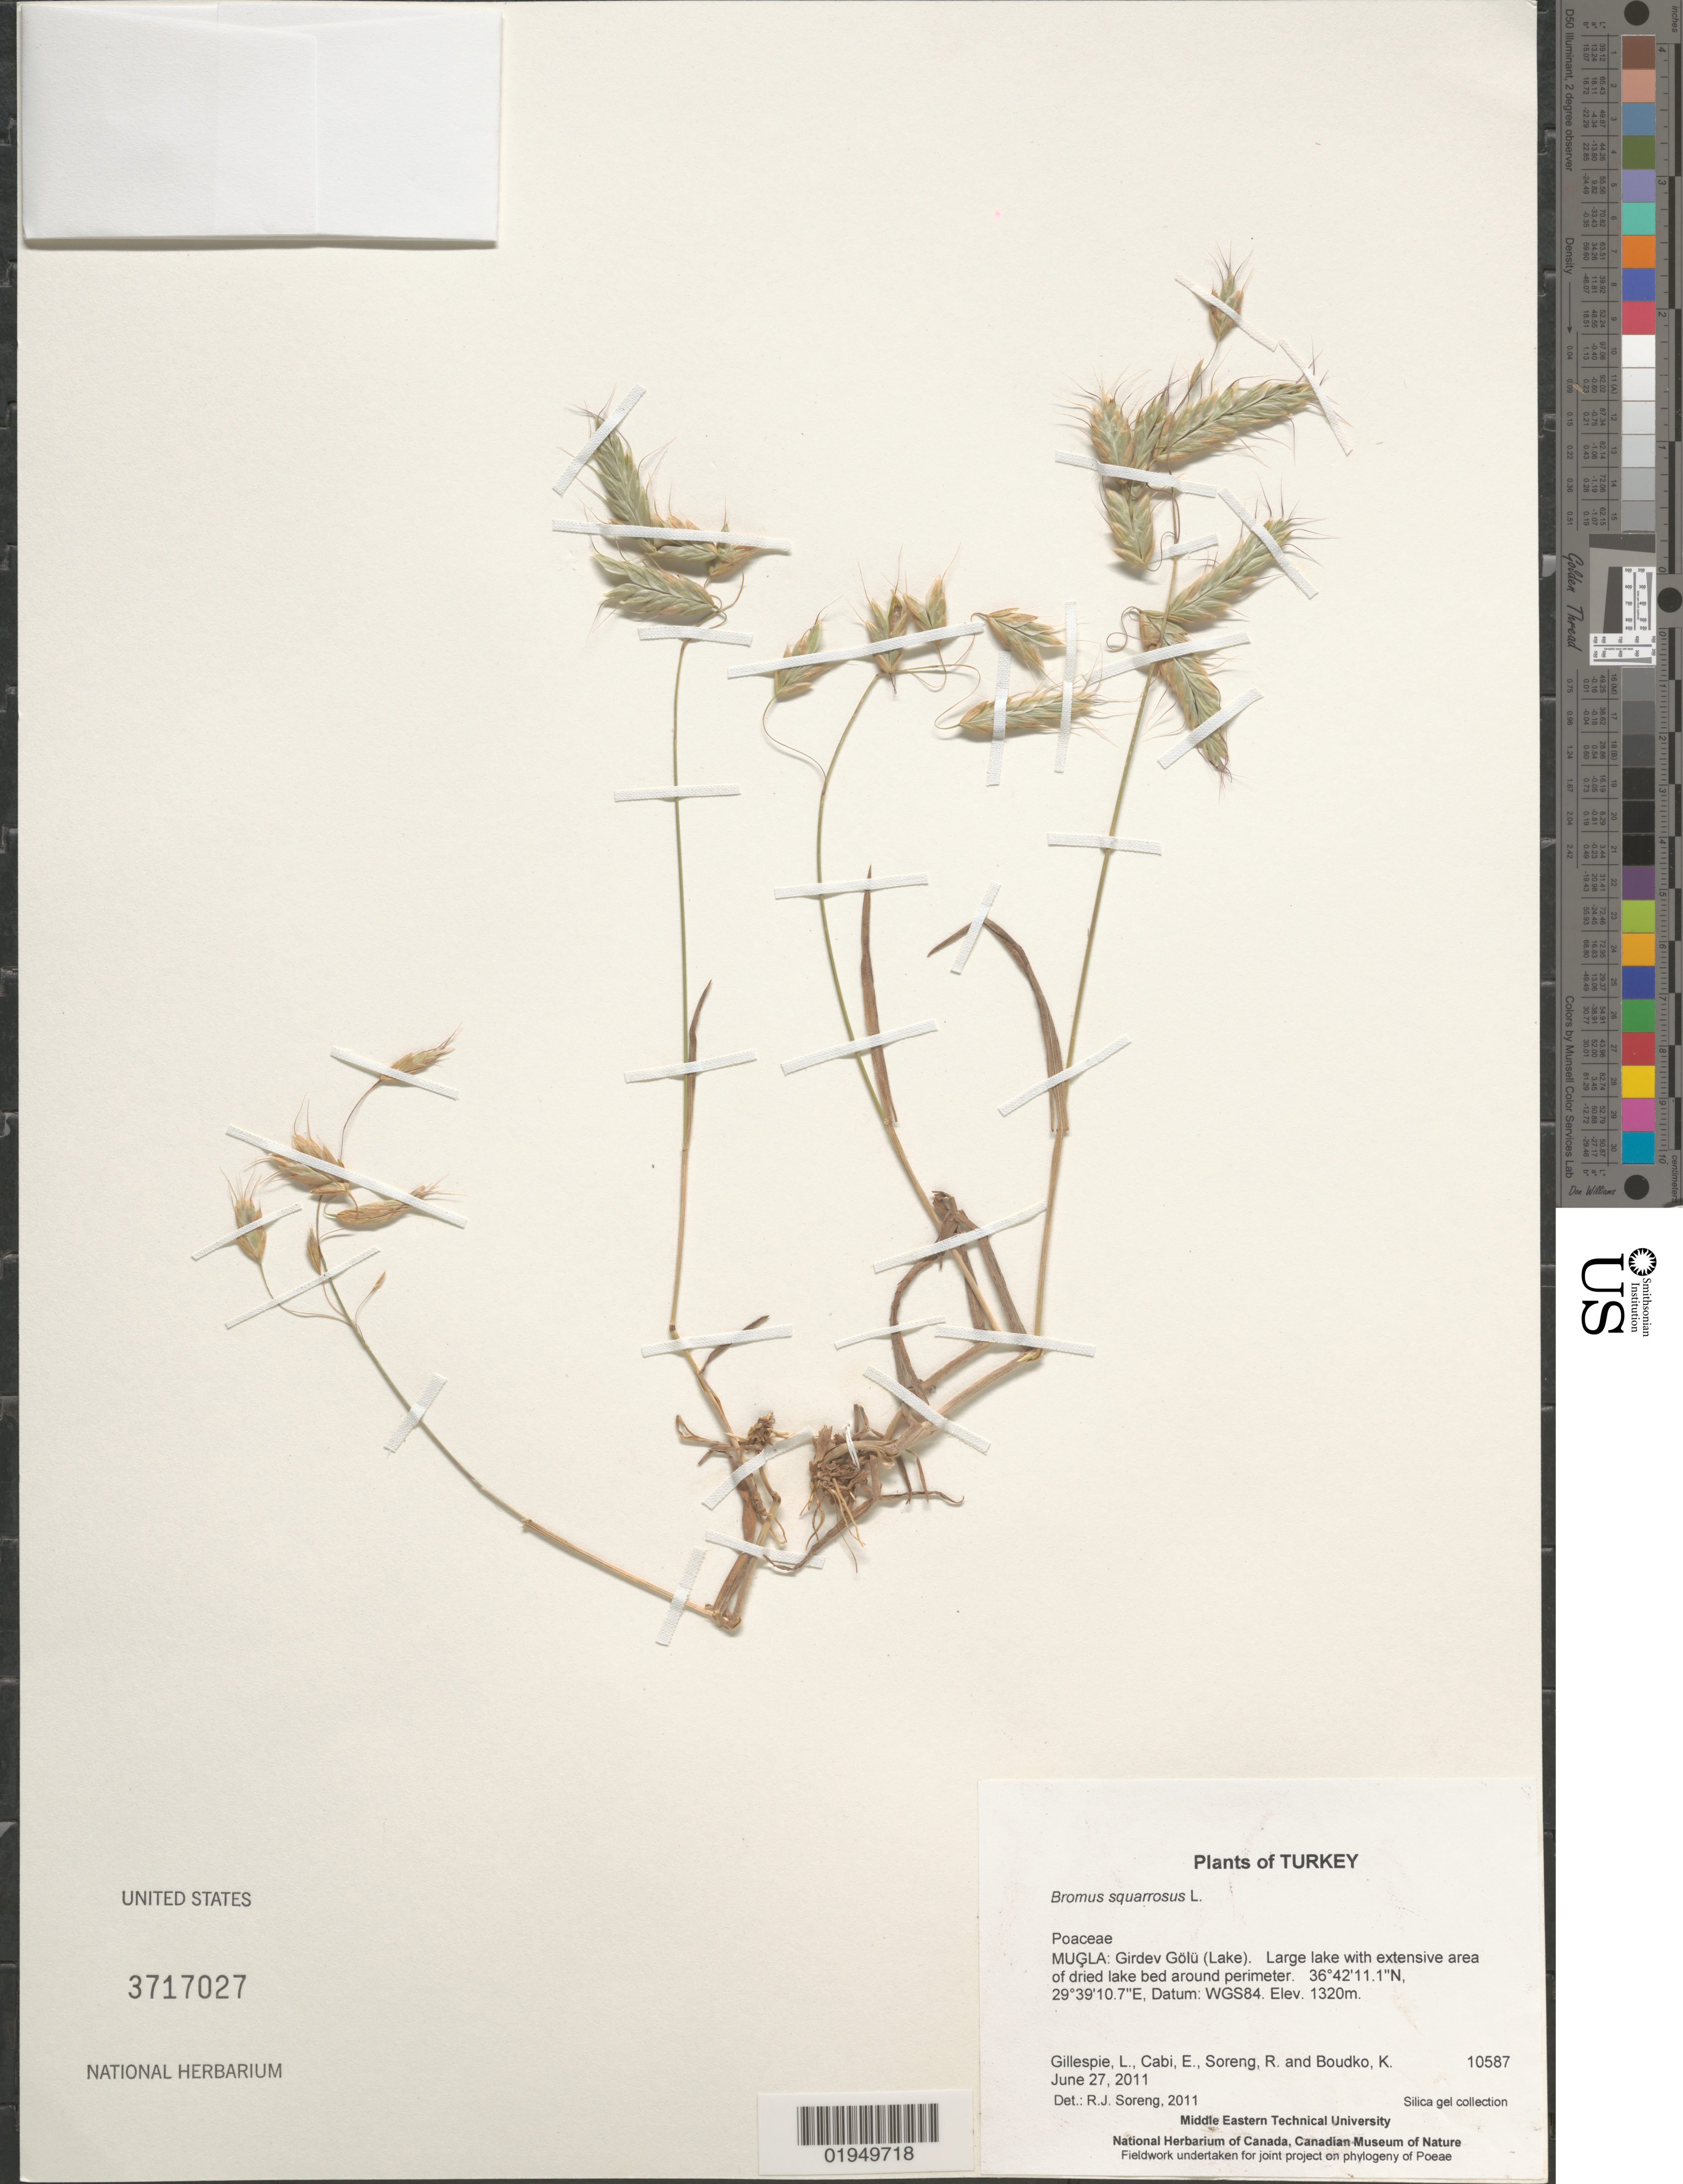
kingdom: Plantae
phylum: Tracheophyta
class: Liliopsida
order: Poales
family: Poaceae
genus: Bromus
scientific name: Bromus squarrosus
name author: L.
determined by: Soreng, Robert J., Research Associate (BOT), Smithsonian Institution - National Museum of Natural History (UNITED STATES)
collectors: L. J. Gillespie, E. Cabi, R. J. Soreng & K. Boudko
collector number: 10587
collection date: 2011-06-27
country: Turkey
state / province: Mugla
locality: Girdev Gölü (Lake). Large lake with extensive area of dried lake bed around perimeter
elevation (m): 1320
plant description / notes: DNA - spike inflorescence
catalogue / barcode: US 3717027